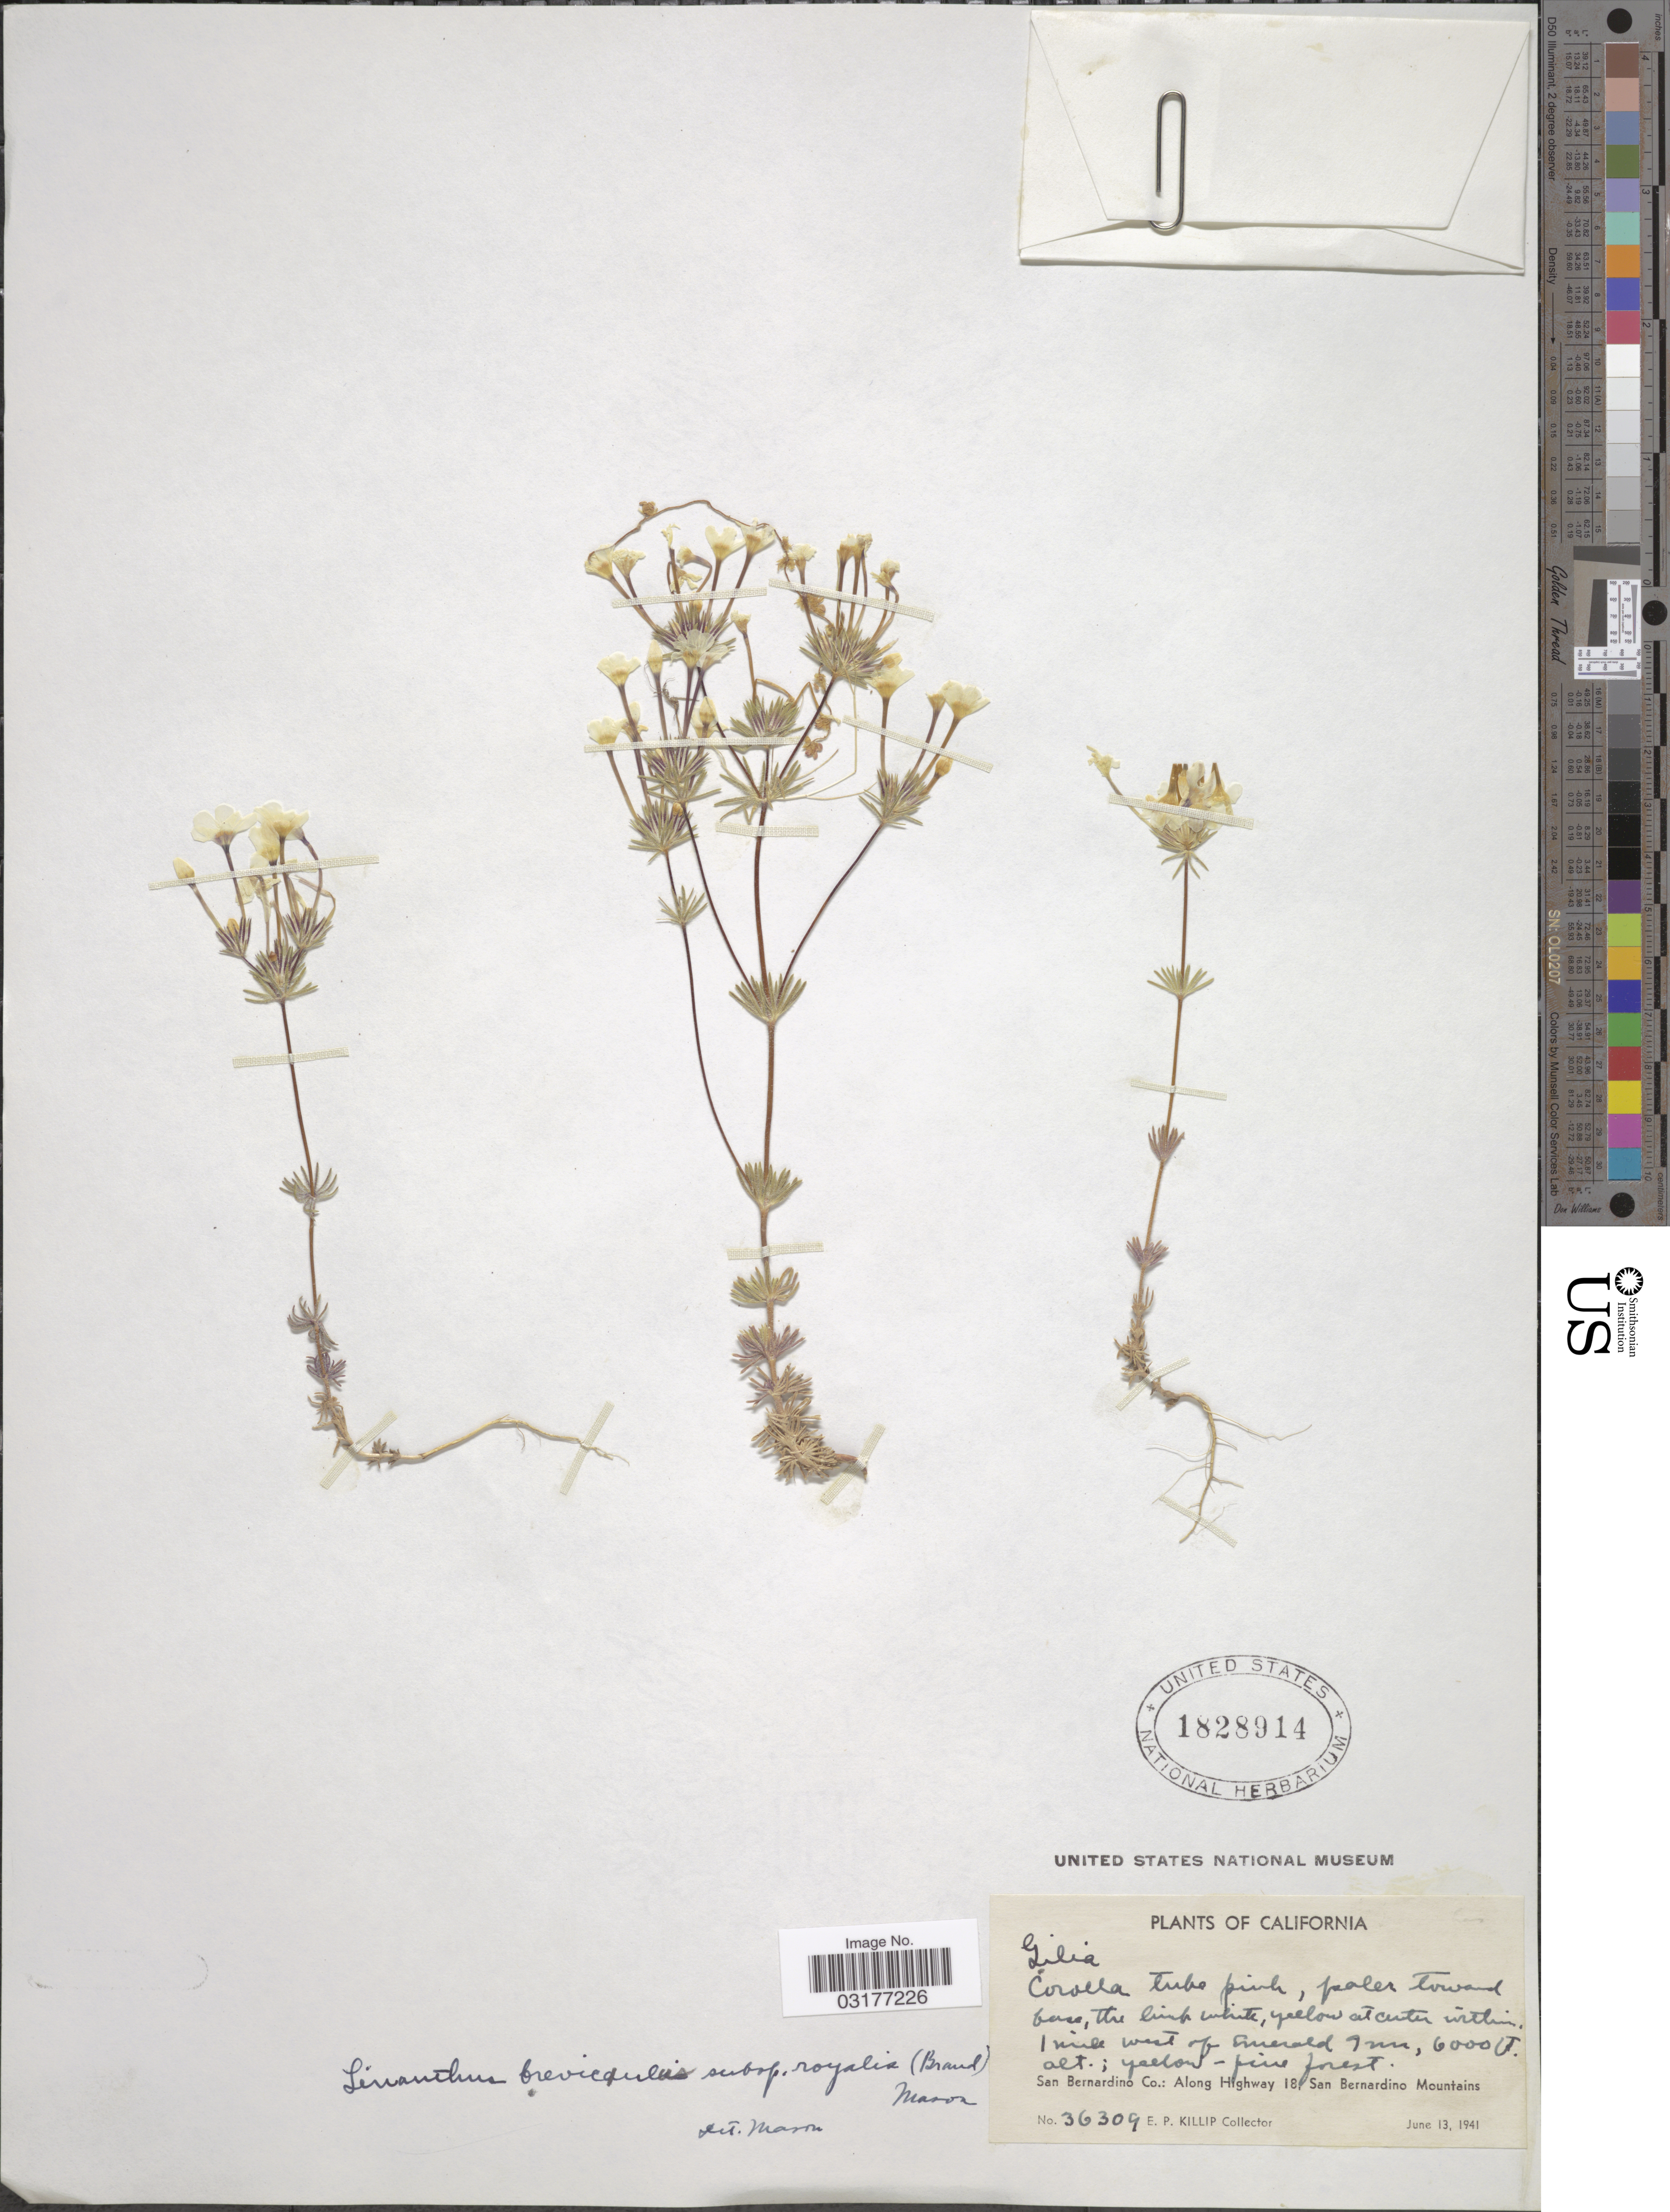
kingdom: Plantae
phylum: Tracheophyta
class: Magnoliopsida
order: Ericales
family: Polemoniaceae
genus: Leptosiphon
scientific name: Leptosiphon breviculus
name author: (A. Gray) J.M. Porter & L.A. Johnson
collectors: E. P. Killip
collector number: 36309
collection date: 1941-06-13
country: United States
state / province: California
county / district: San Bernardino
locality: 1 mile west of Emerald Inn. San Bernardino Co.: Along Highway 18, San Bernardino Mountains.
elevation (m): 1829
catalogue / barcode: US 1828914